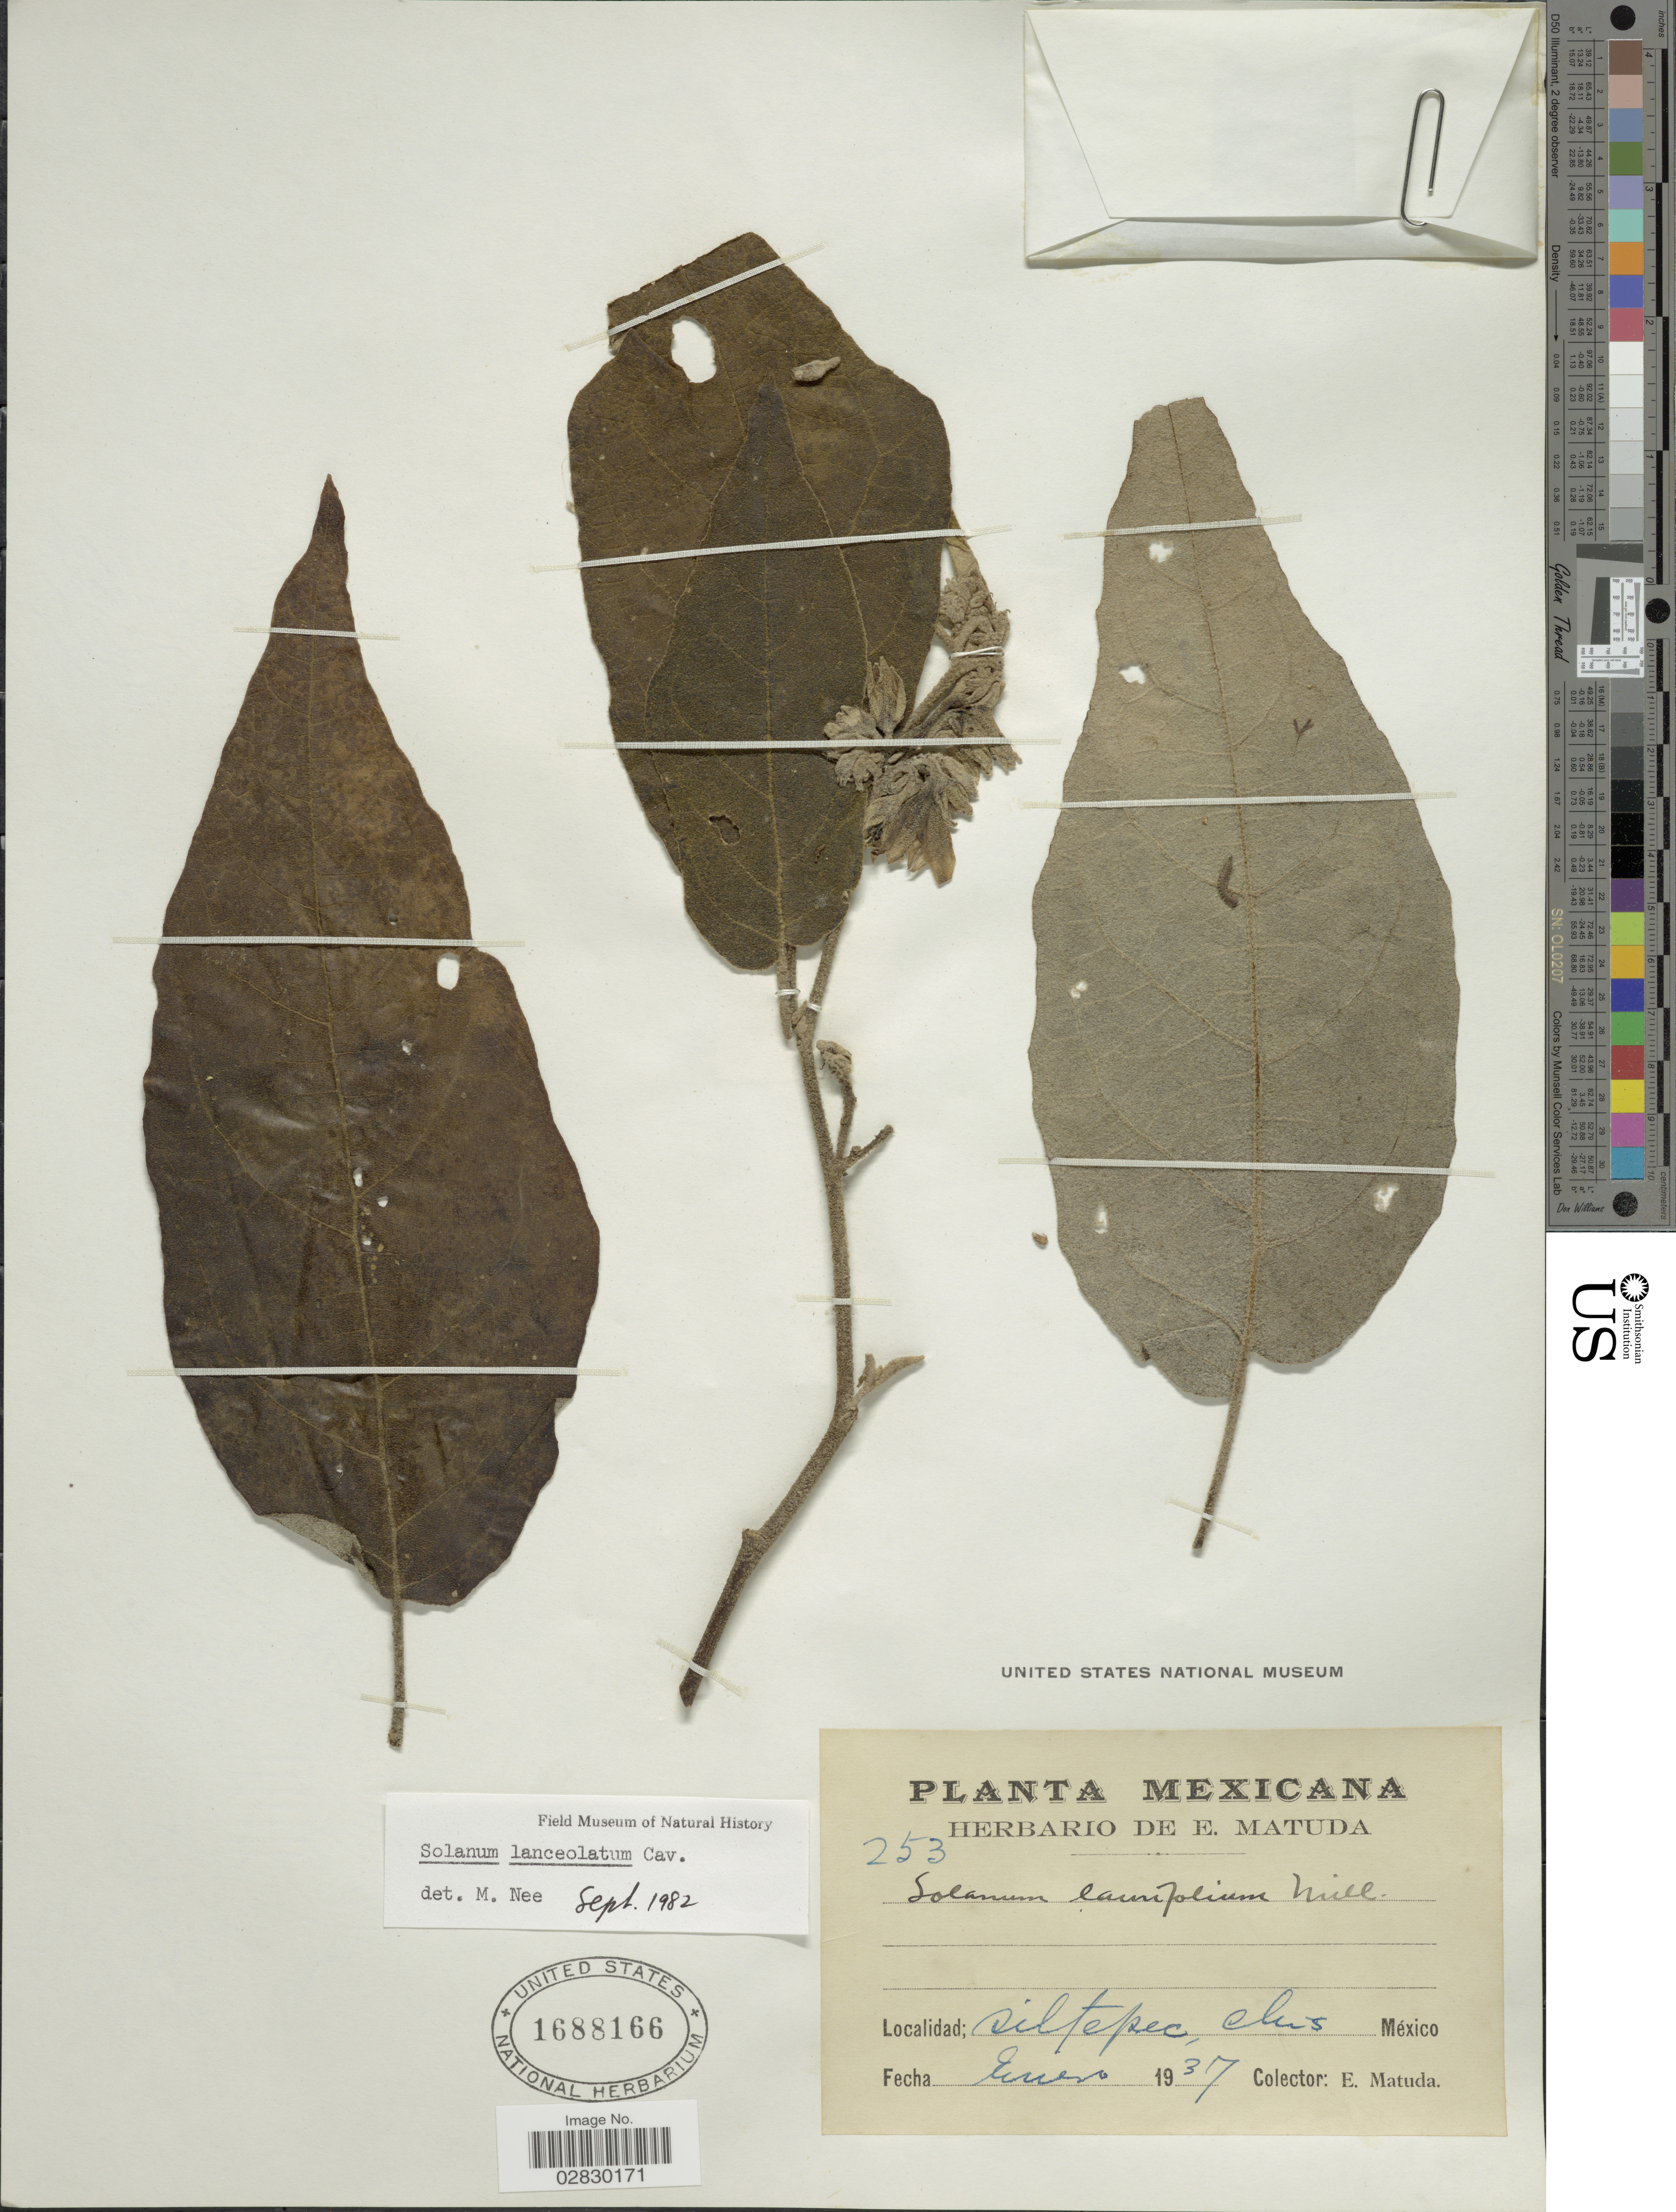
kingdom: Plantae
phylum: Tracheophyta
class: Magnoliopsida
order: Solanales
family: Solanaceae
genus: Solanum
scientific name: Solanum lanceolatum Berthault, nom. illeg.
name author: Berthault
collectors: E. Matuda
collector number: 253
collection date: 1937-01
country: Mexico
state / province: Chiapas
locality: Siltepec.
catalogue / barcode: US 1688166